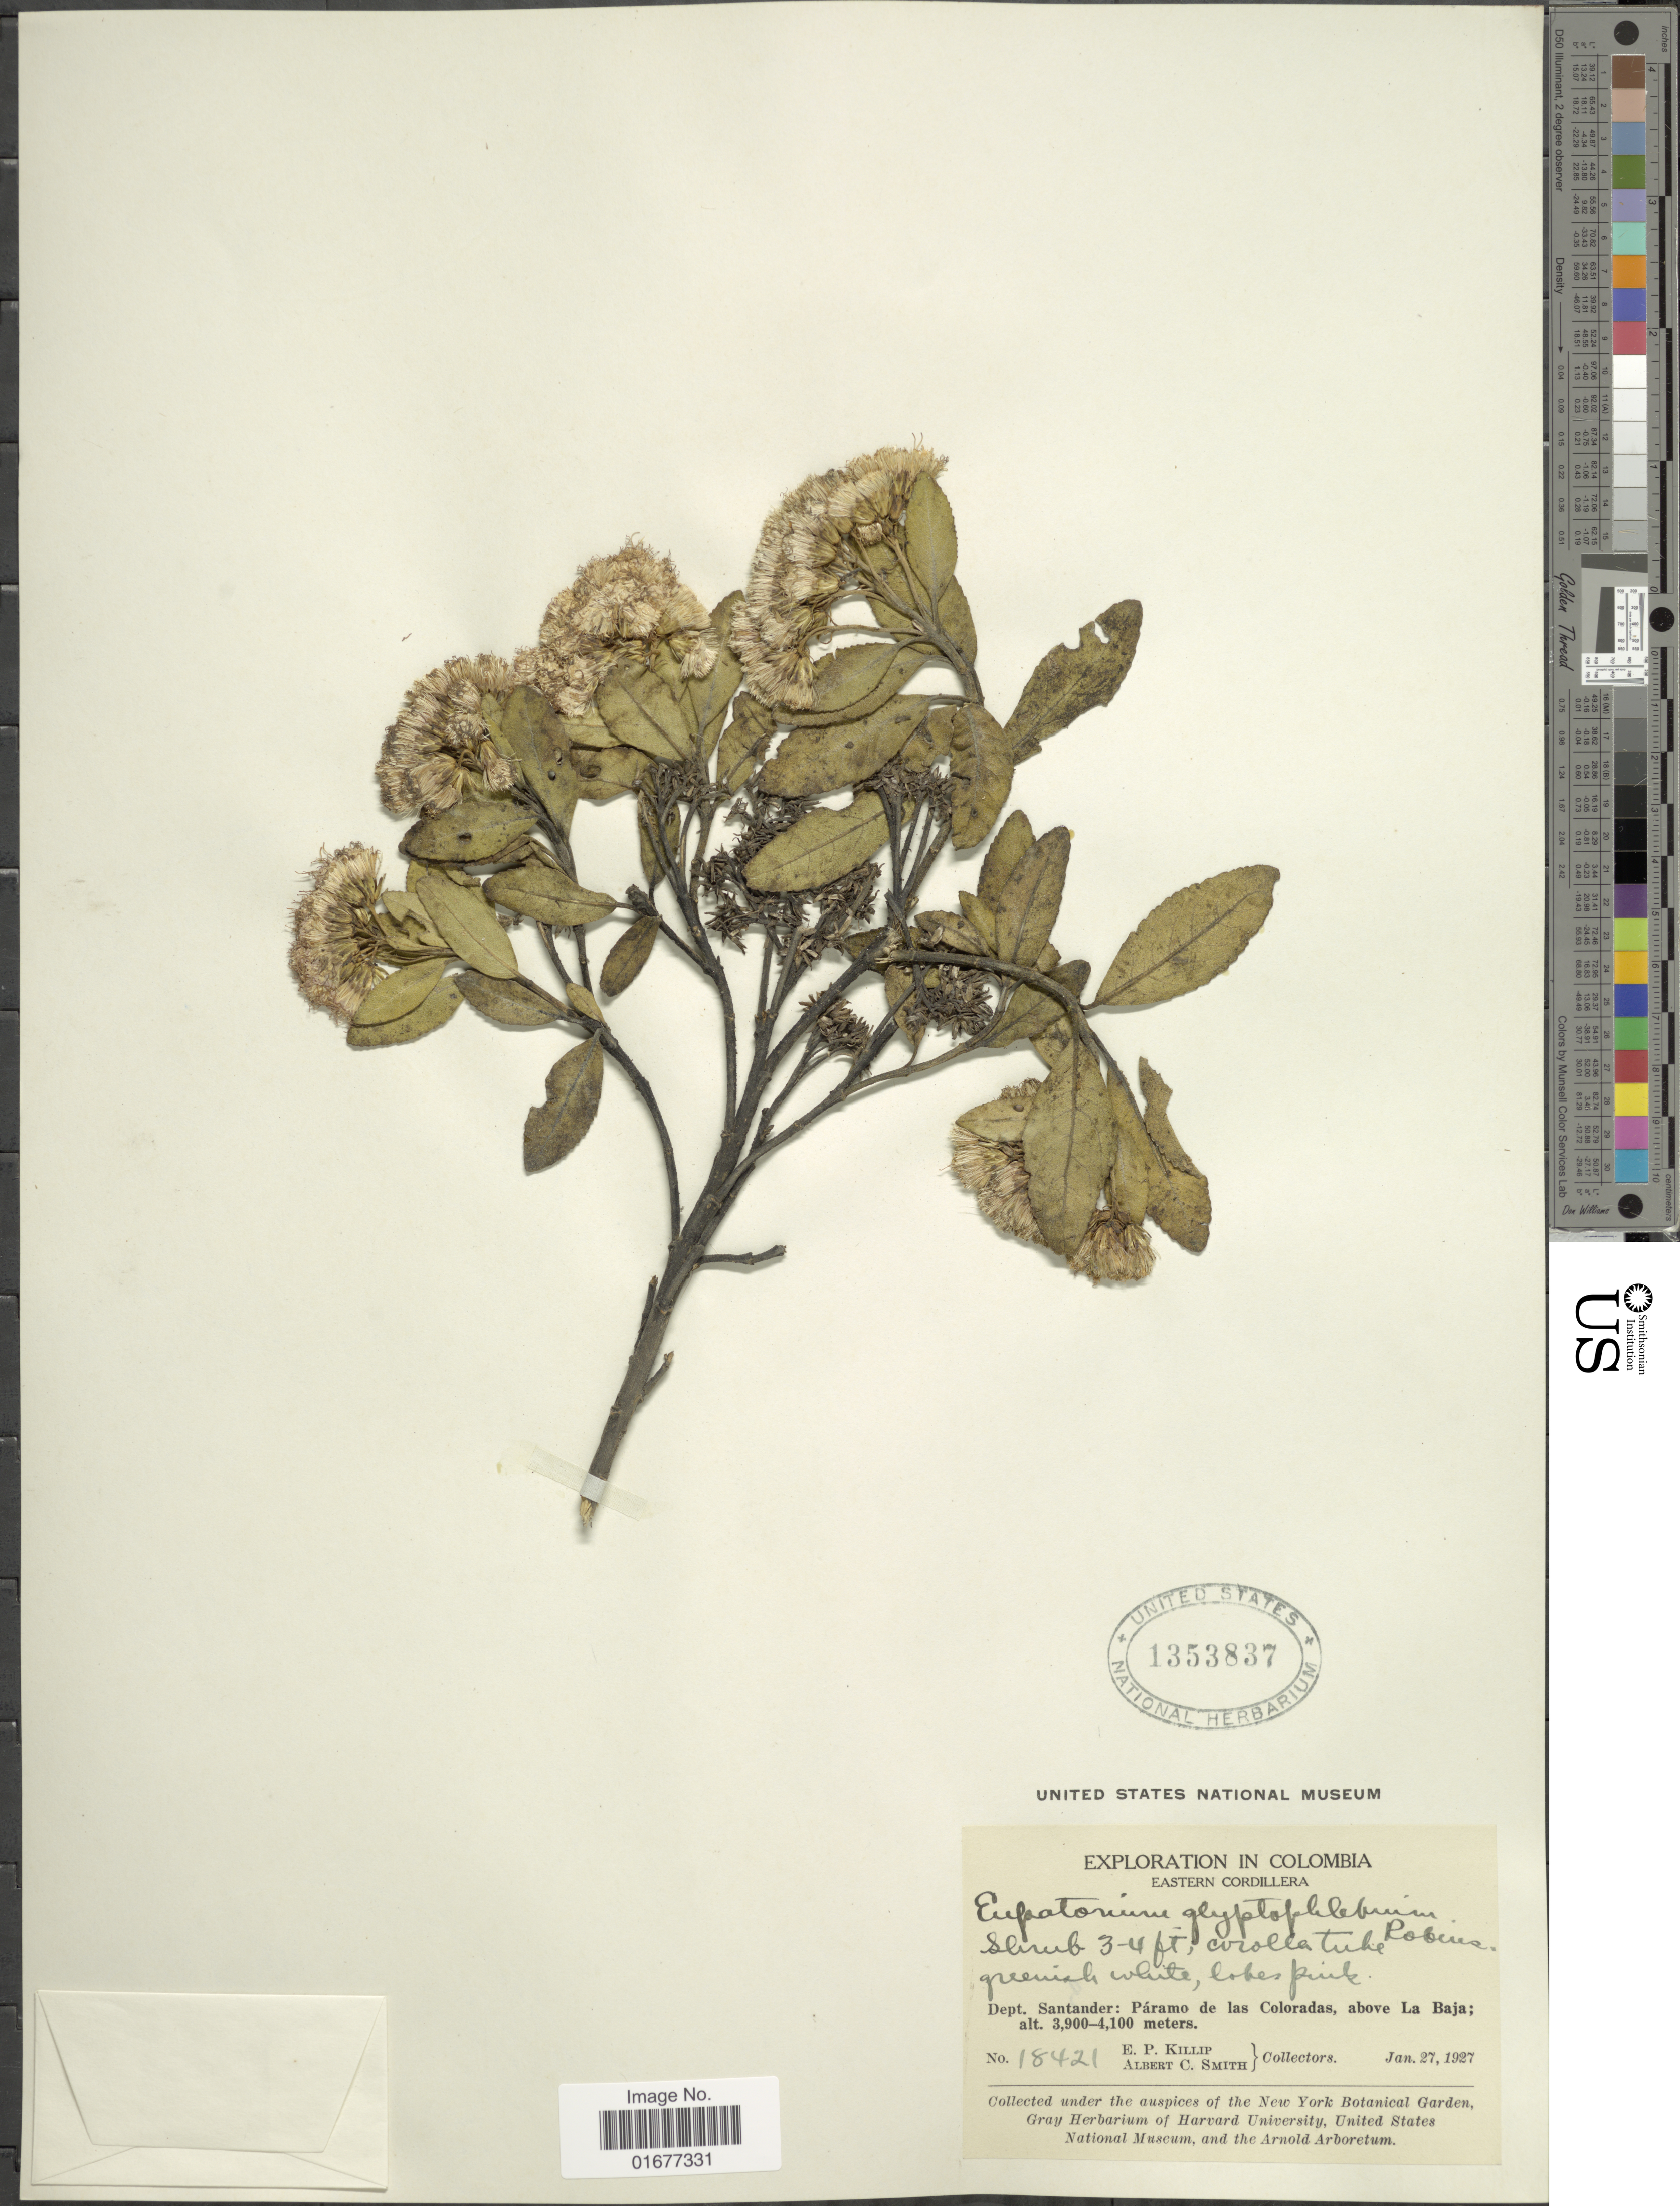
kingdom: Plantae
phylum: Tracheophyta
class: Magnoliopsida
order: Asterales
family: Asteraceae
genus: Ageratina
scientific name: Ageratina glyptophlebia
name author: (B.L. Rob.) R.M. King & H. Rob.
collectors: E. P. Killip & A. C. Smith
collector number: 18421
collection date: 1927-01-27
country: Colombia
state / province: Santander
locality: Eastern Cordillera, Paramo de las Coloradas, above La Baja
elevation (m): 3900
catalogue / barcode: US 1353837